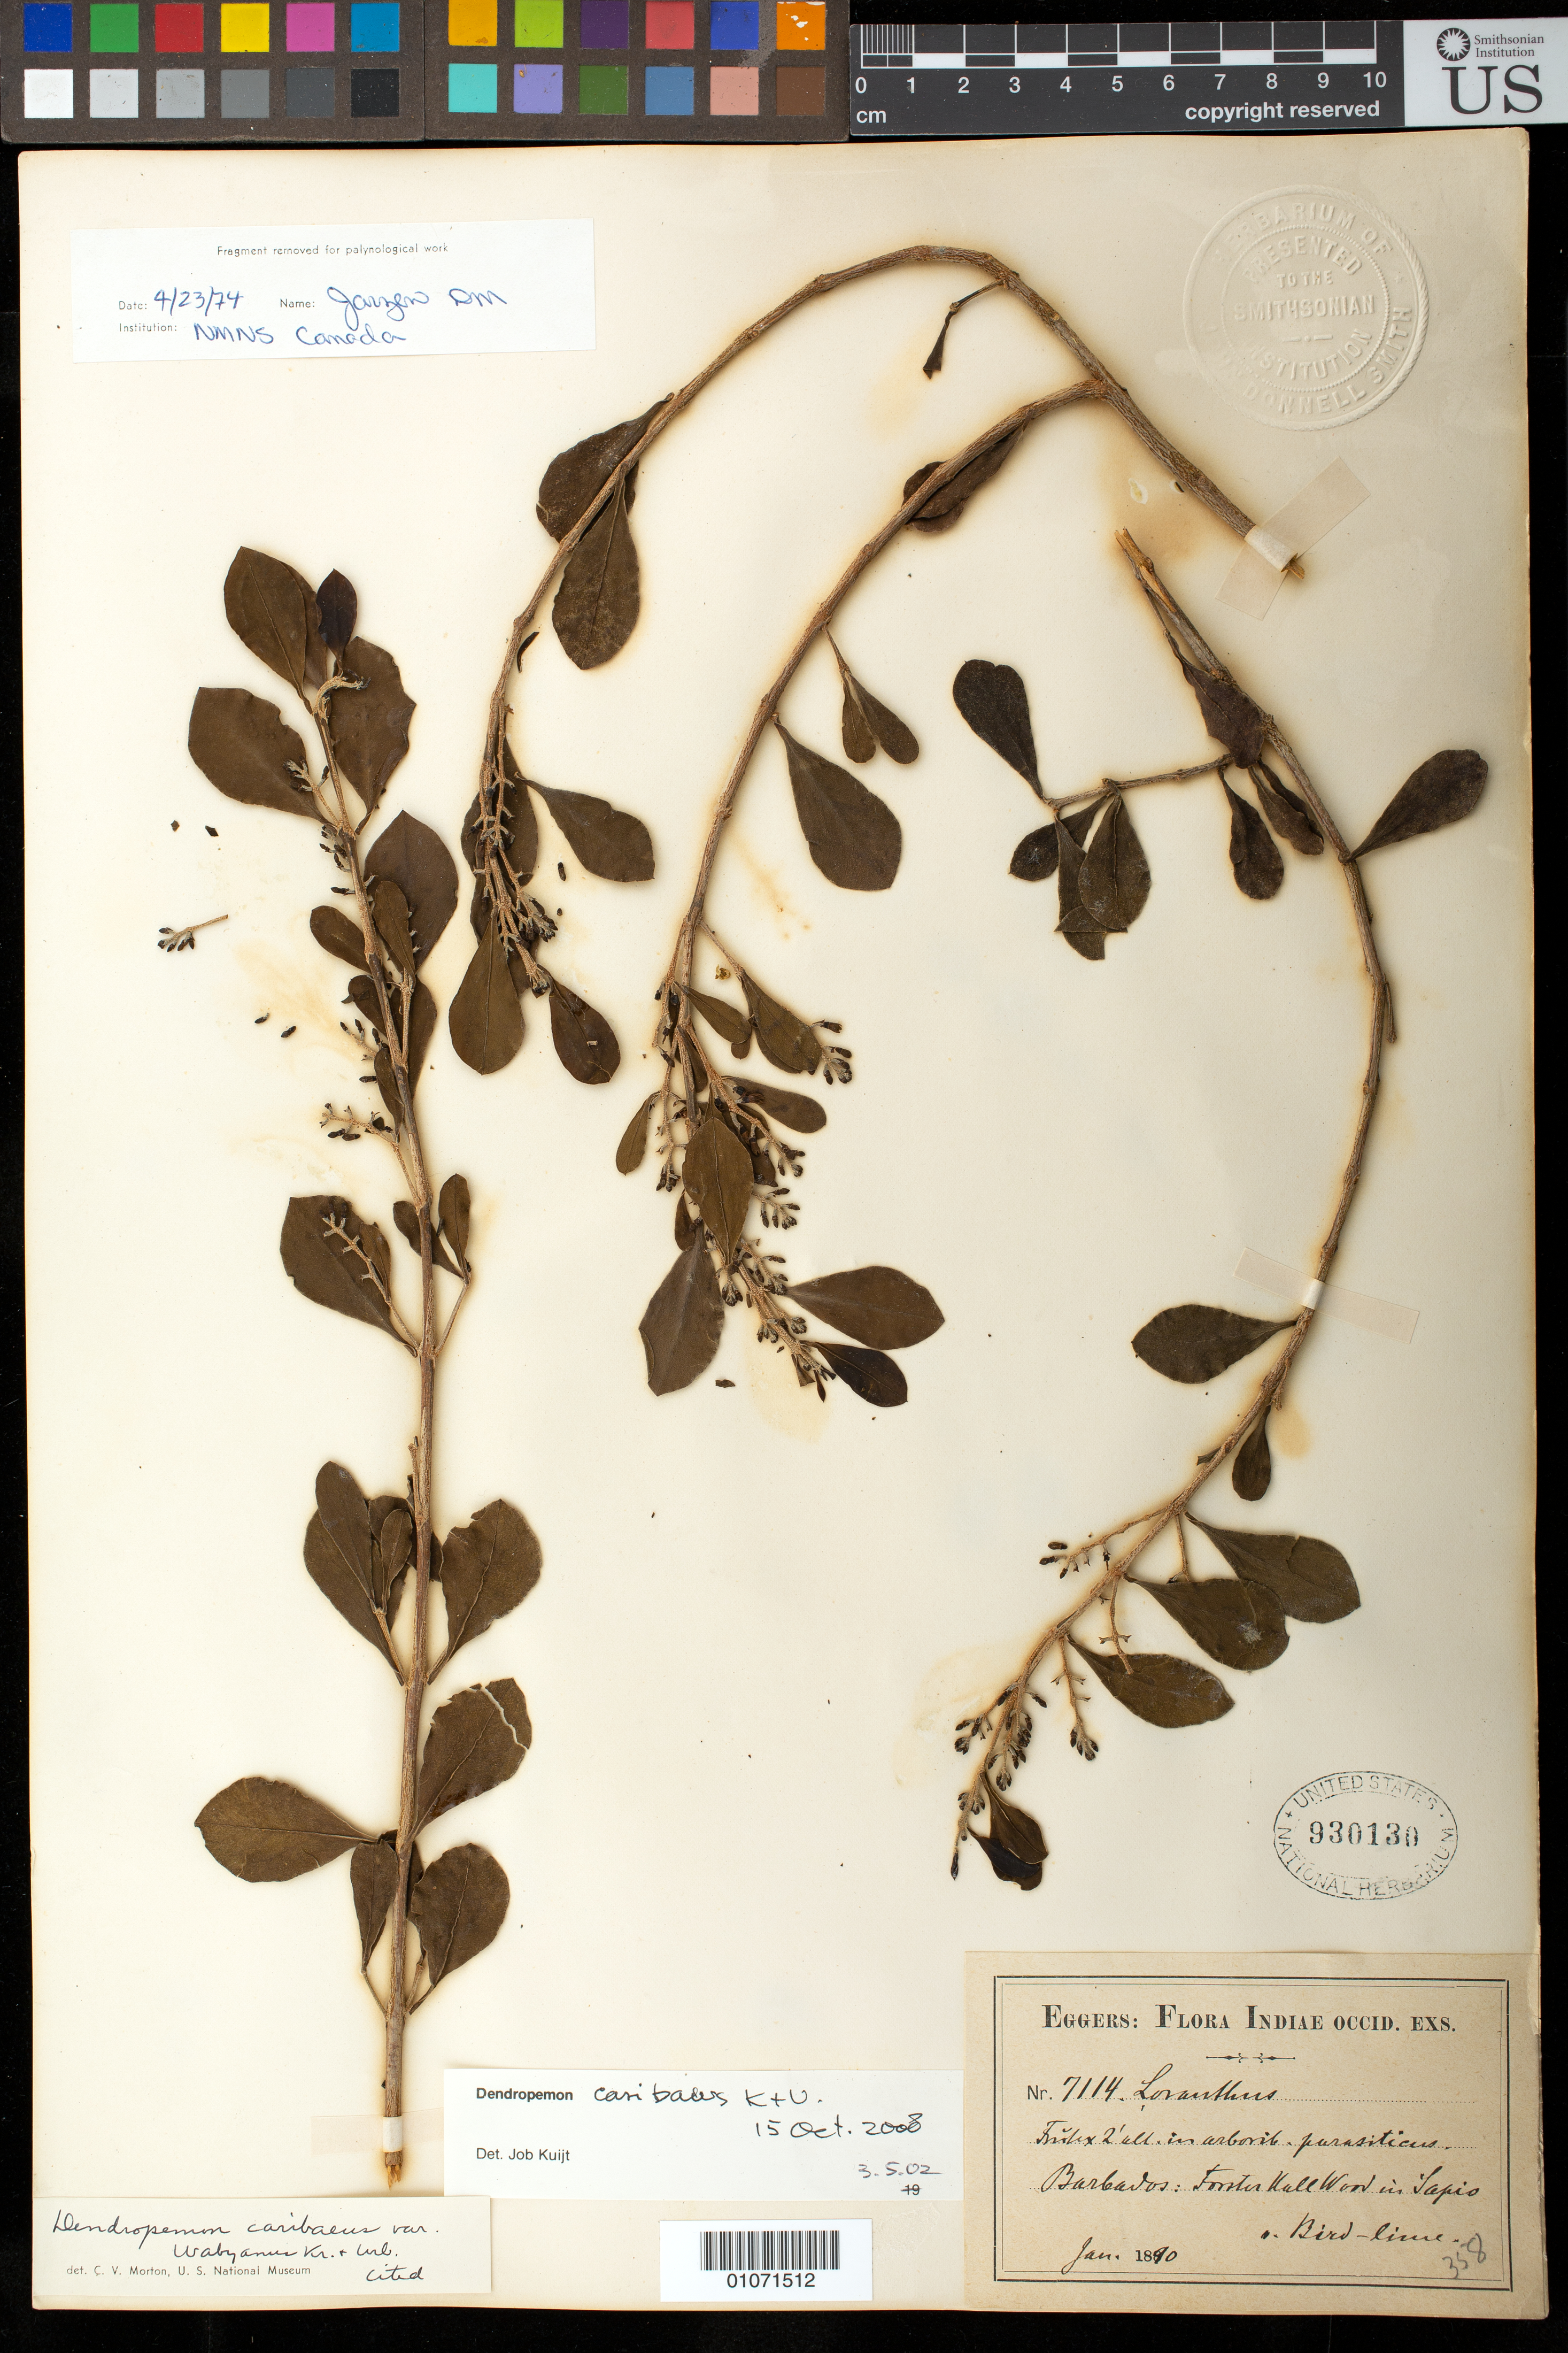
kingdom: Plantae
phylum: Tracheophyta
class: Magnoliopsida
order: Santalales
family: Loranthaceae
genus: Dendropemon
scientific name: Dendropemon caribaeus var. wabyanus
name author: Krug & Urb.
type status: Lectotype; Isosyntype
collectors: H. F. A. von Eggers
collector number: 7114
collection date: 1890-01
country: Barbados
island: Barbados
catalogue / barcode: US 930130